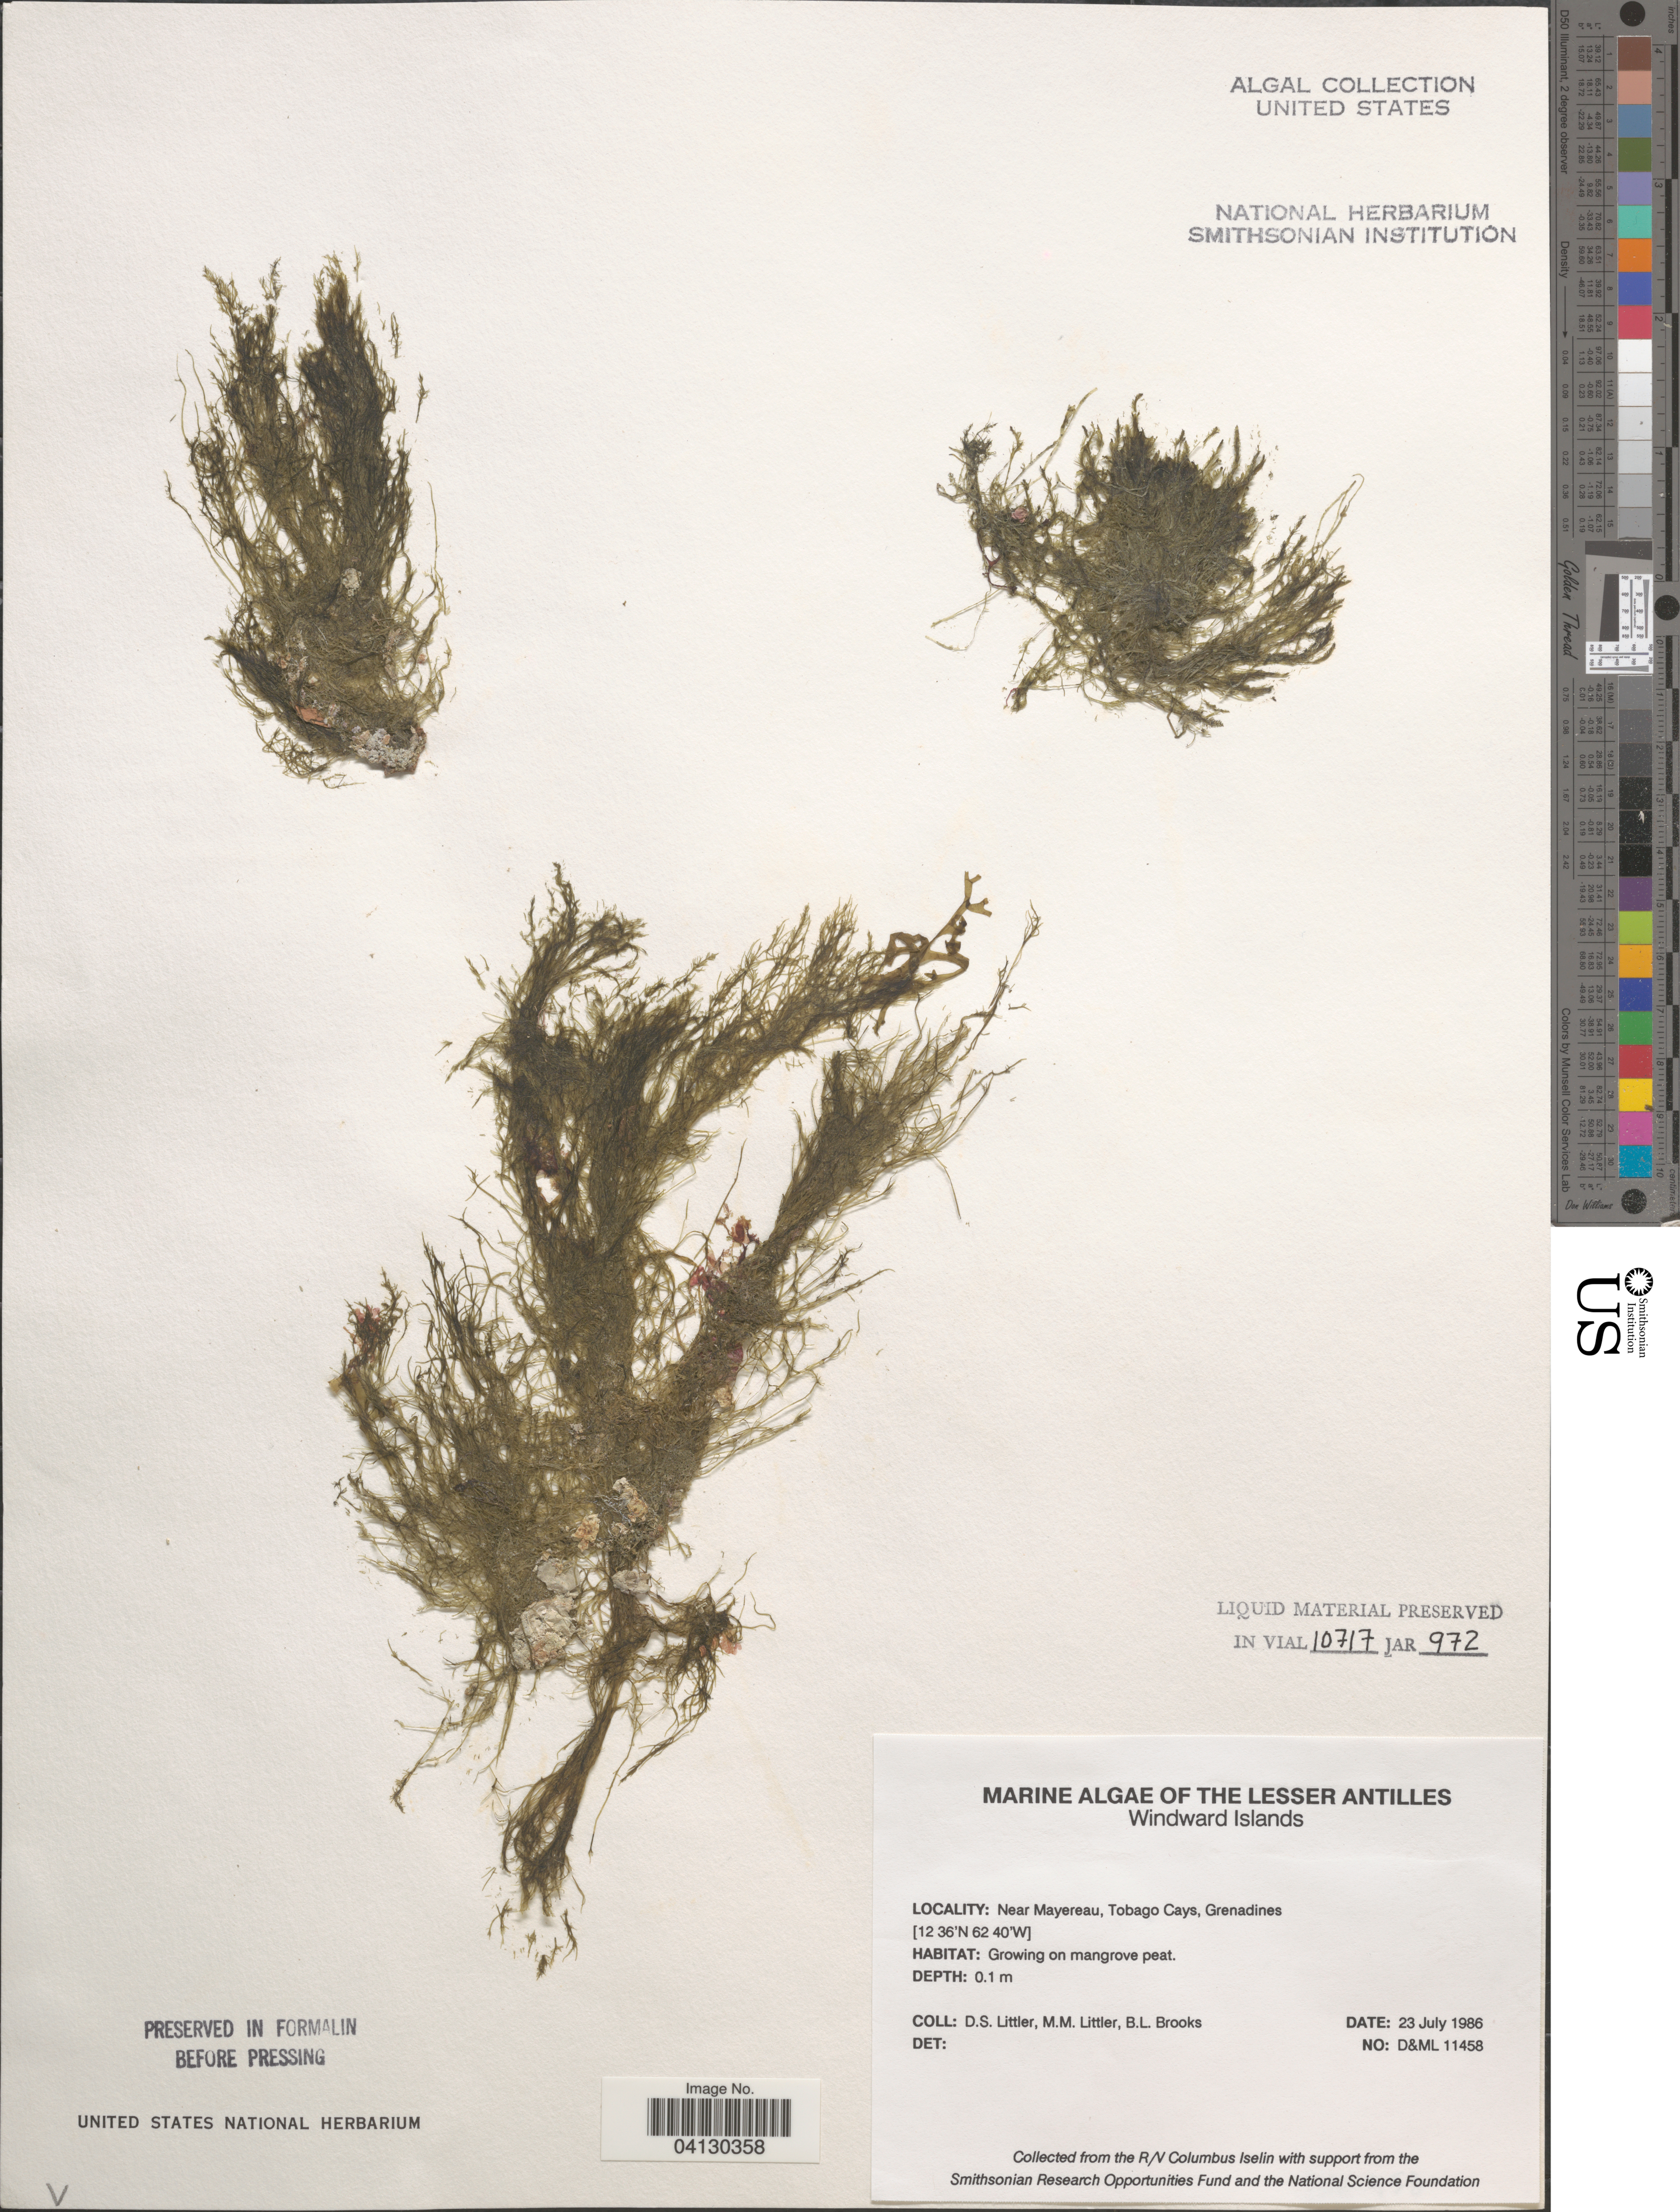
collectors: D. S. Littler & B. Brooks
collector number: D&ML11458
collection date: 1986-07-23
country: St. Vincent - Grenadines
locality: The Lesser Antilles. Windward Islands. Near Mayereau, Tobago Cays, Grenadines.